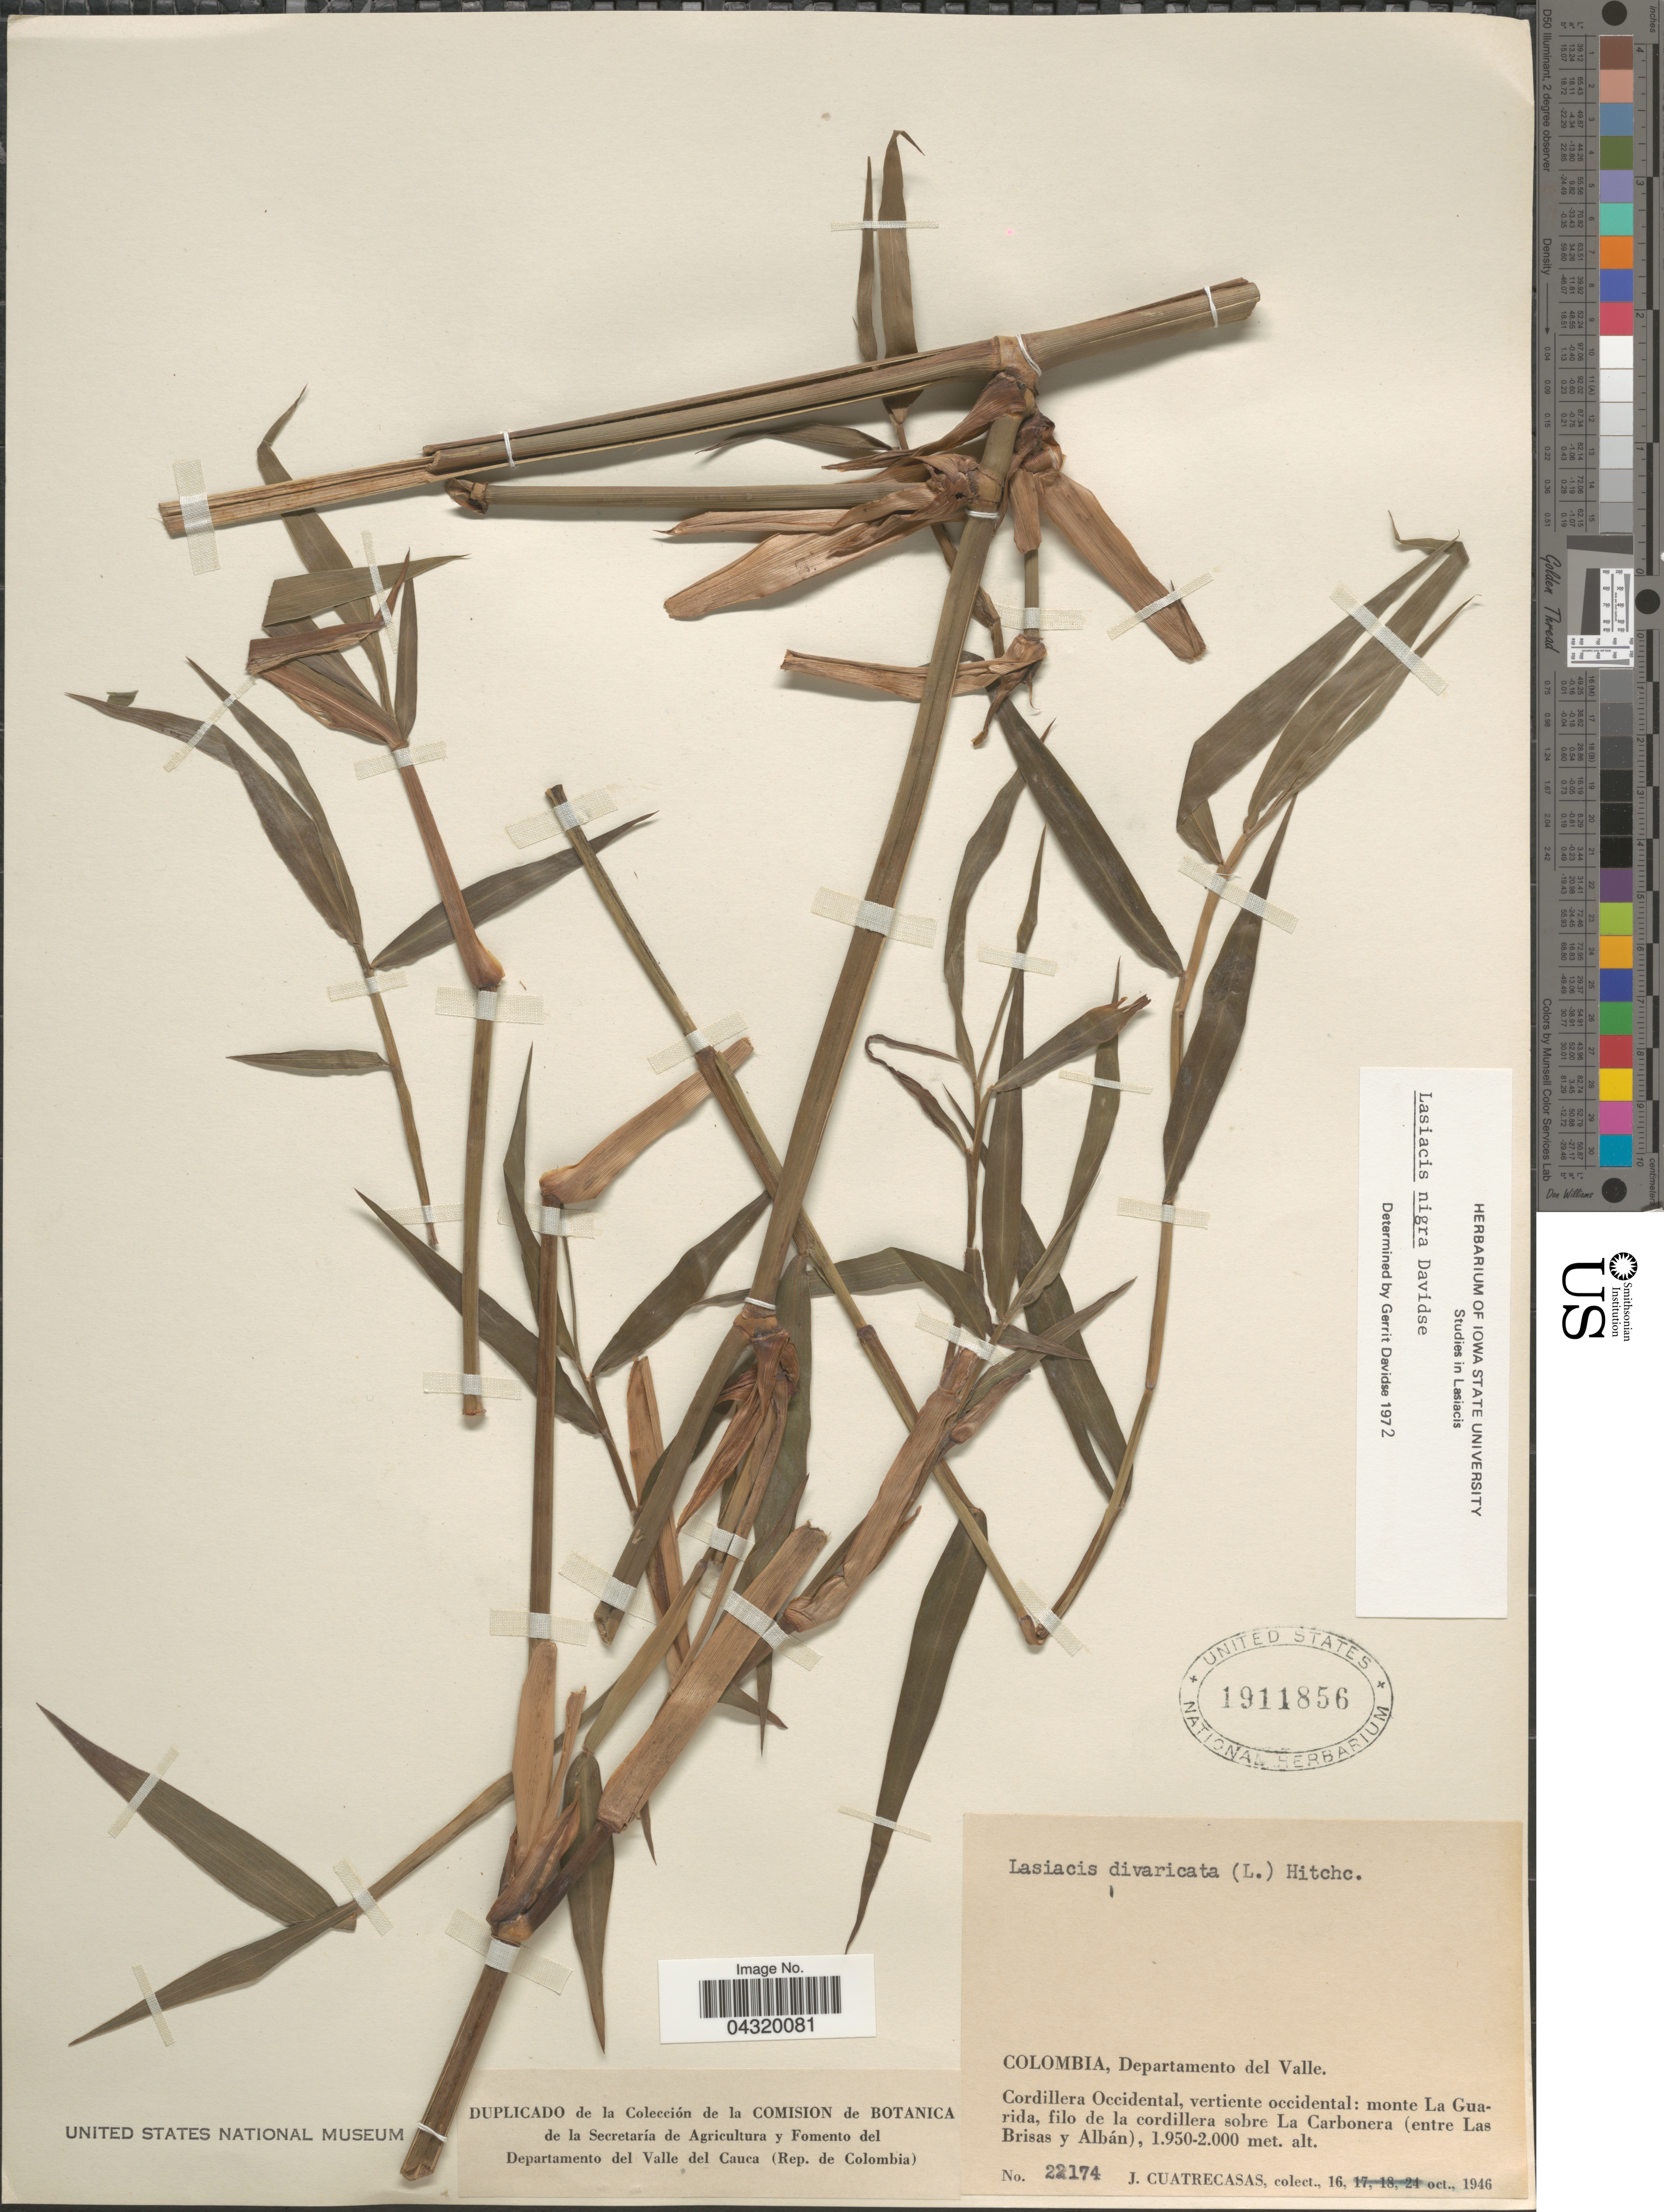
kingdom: Plantae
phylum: Tracheophyta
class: Liliopsida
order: Poales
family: Poaceae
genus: Lasiacis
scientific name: Lasiacis nigra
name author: Davidse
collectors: J. Cuatrecasas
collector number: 22174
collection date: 1946-10-16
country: Colombia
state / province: Valle del Cauca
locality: Departamento del Valle. Cordillera Occidental, vertiente occidental: monte La Guarida, filo de la cordillera sobre La Carbonera (entre Las Brisas y Albán).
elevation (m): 1950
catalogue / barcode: US 1911856